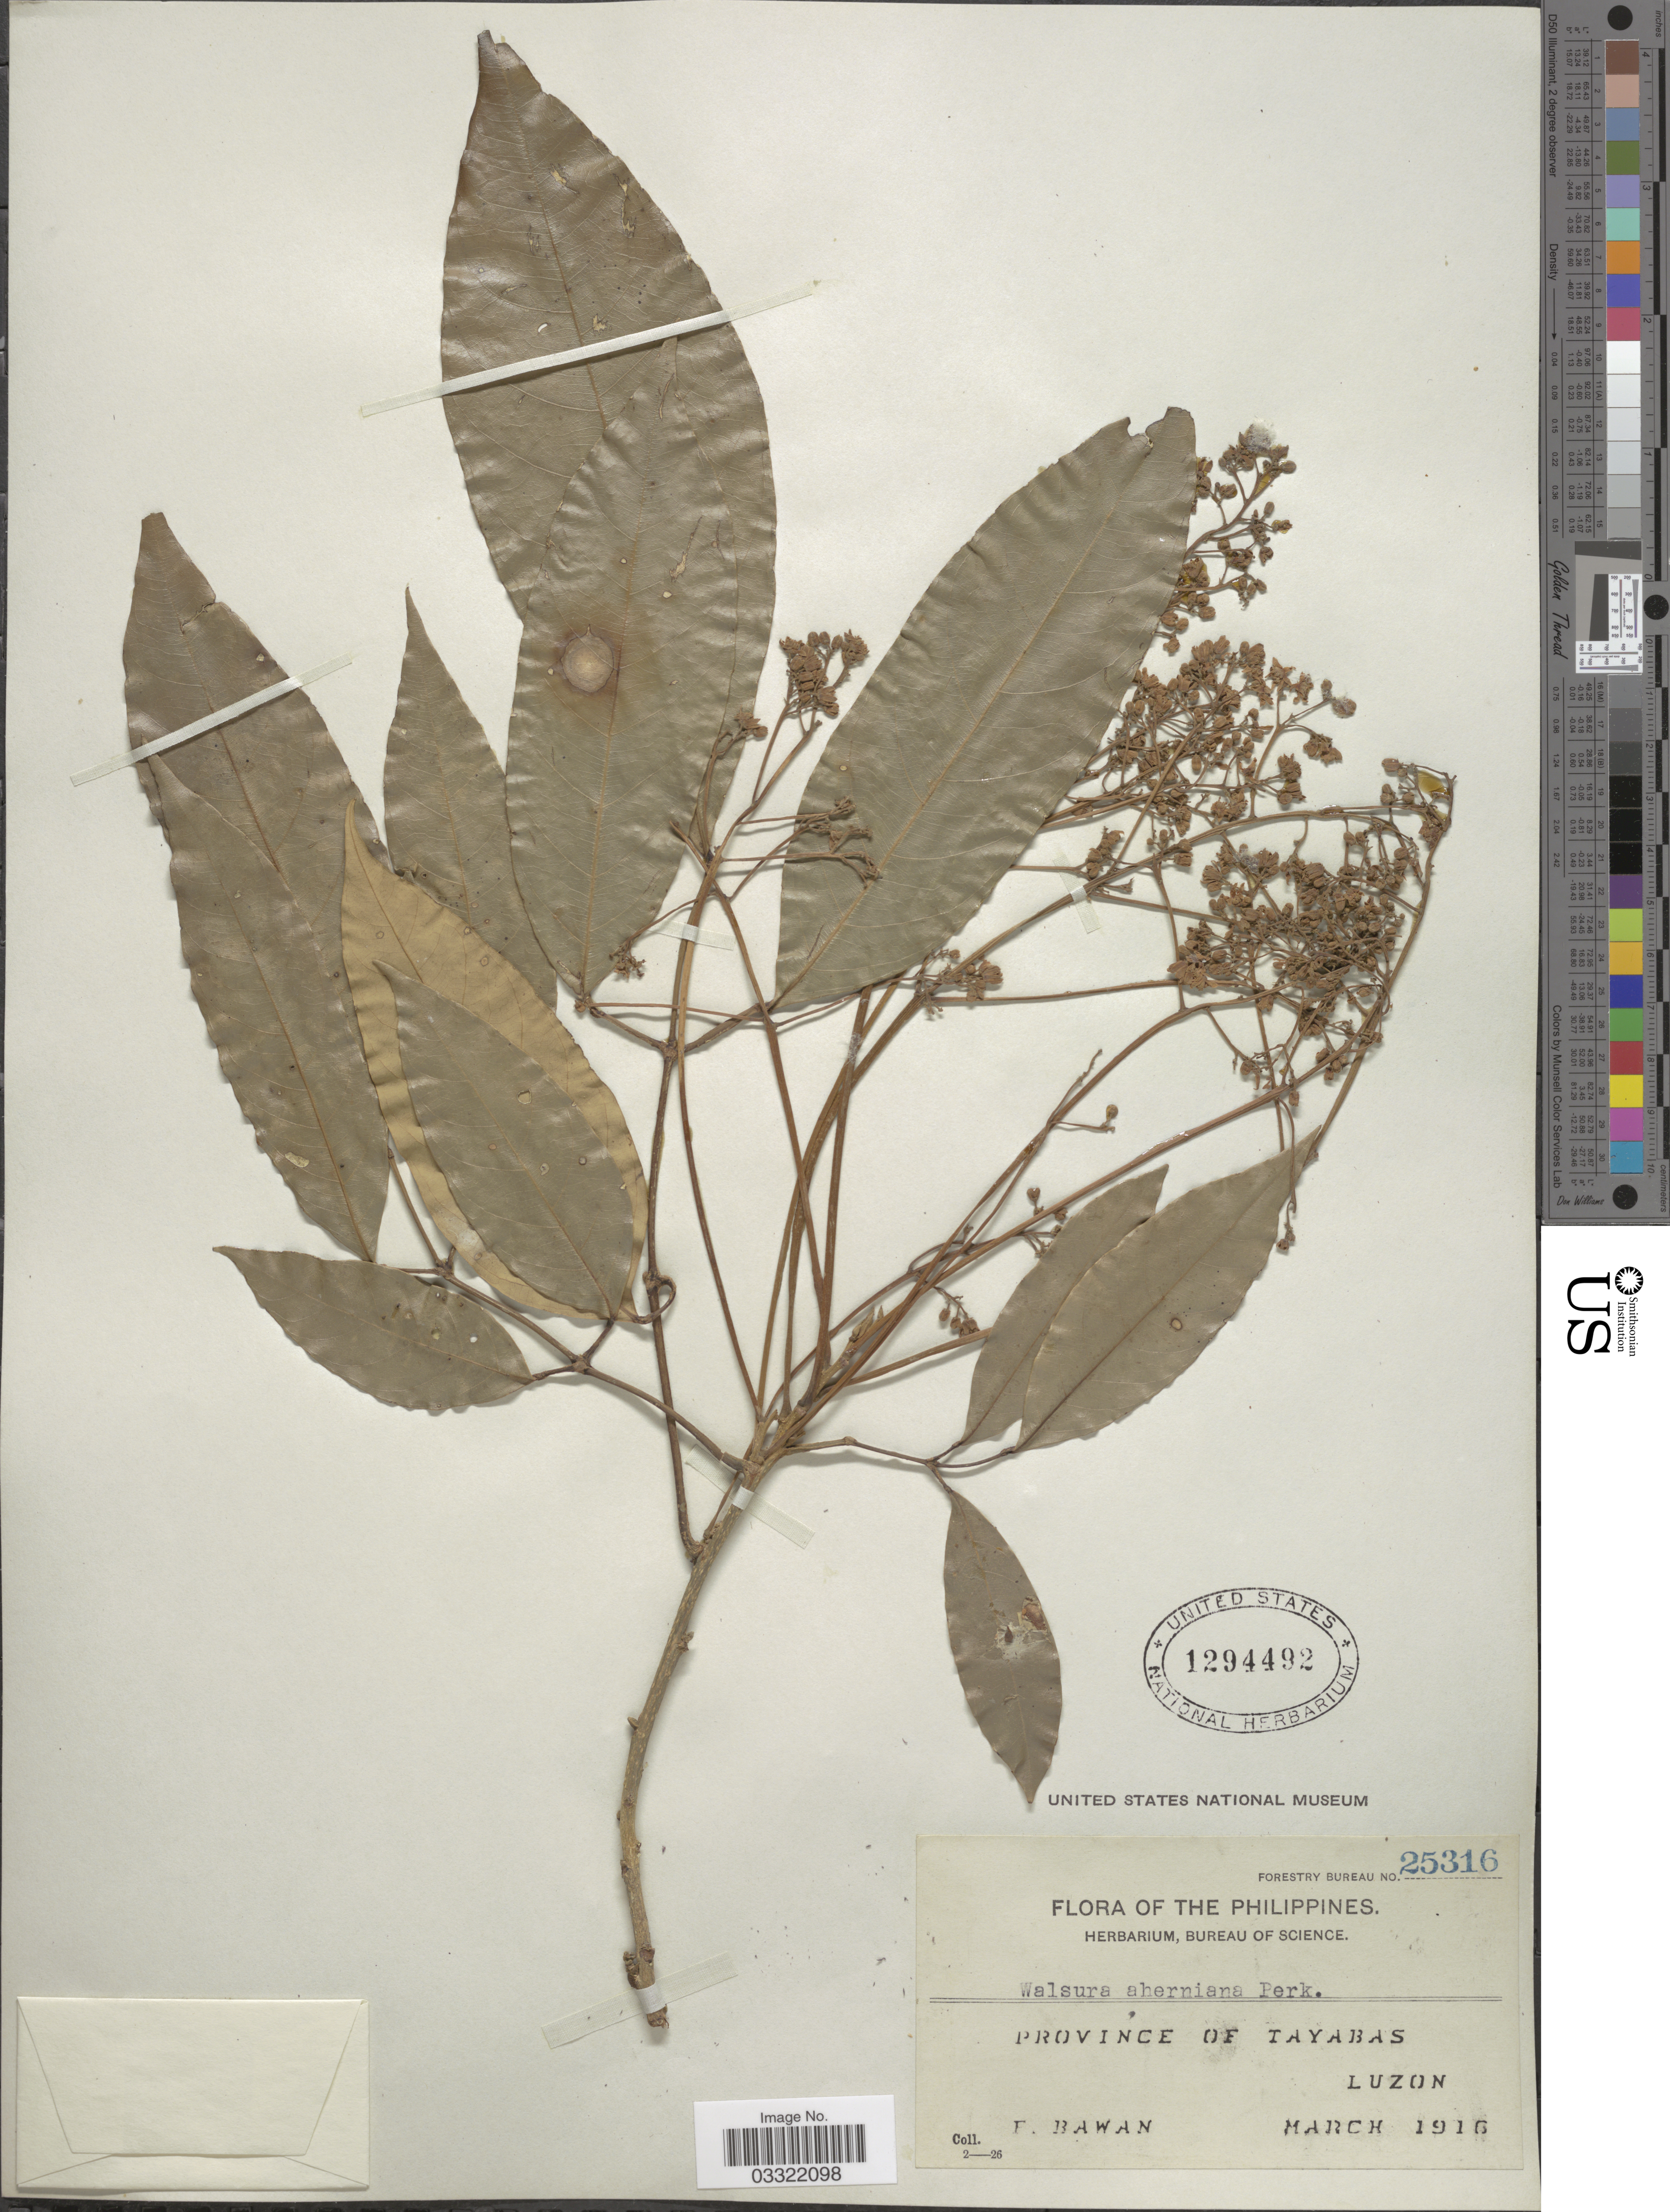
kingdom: Plantae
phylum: Tracheophyta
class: Magnoliopsida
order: Sapindales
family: Meliaceae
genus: Walsura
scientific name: Walsura pinnata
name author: Hassk.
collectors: F. Bawan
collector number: Forestry Bureau 25316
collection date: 1916-03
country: Philippines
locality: Tayabas, Luzon.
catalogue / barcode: US 1294492